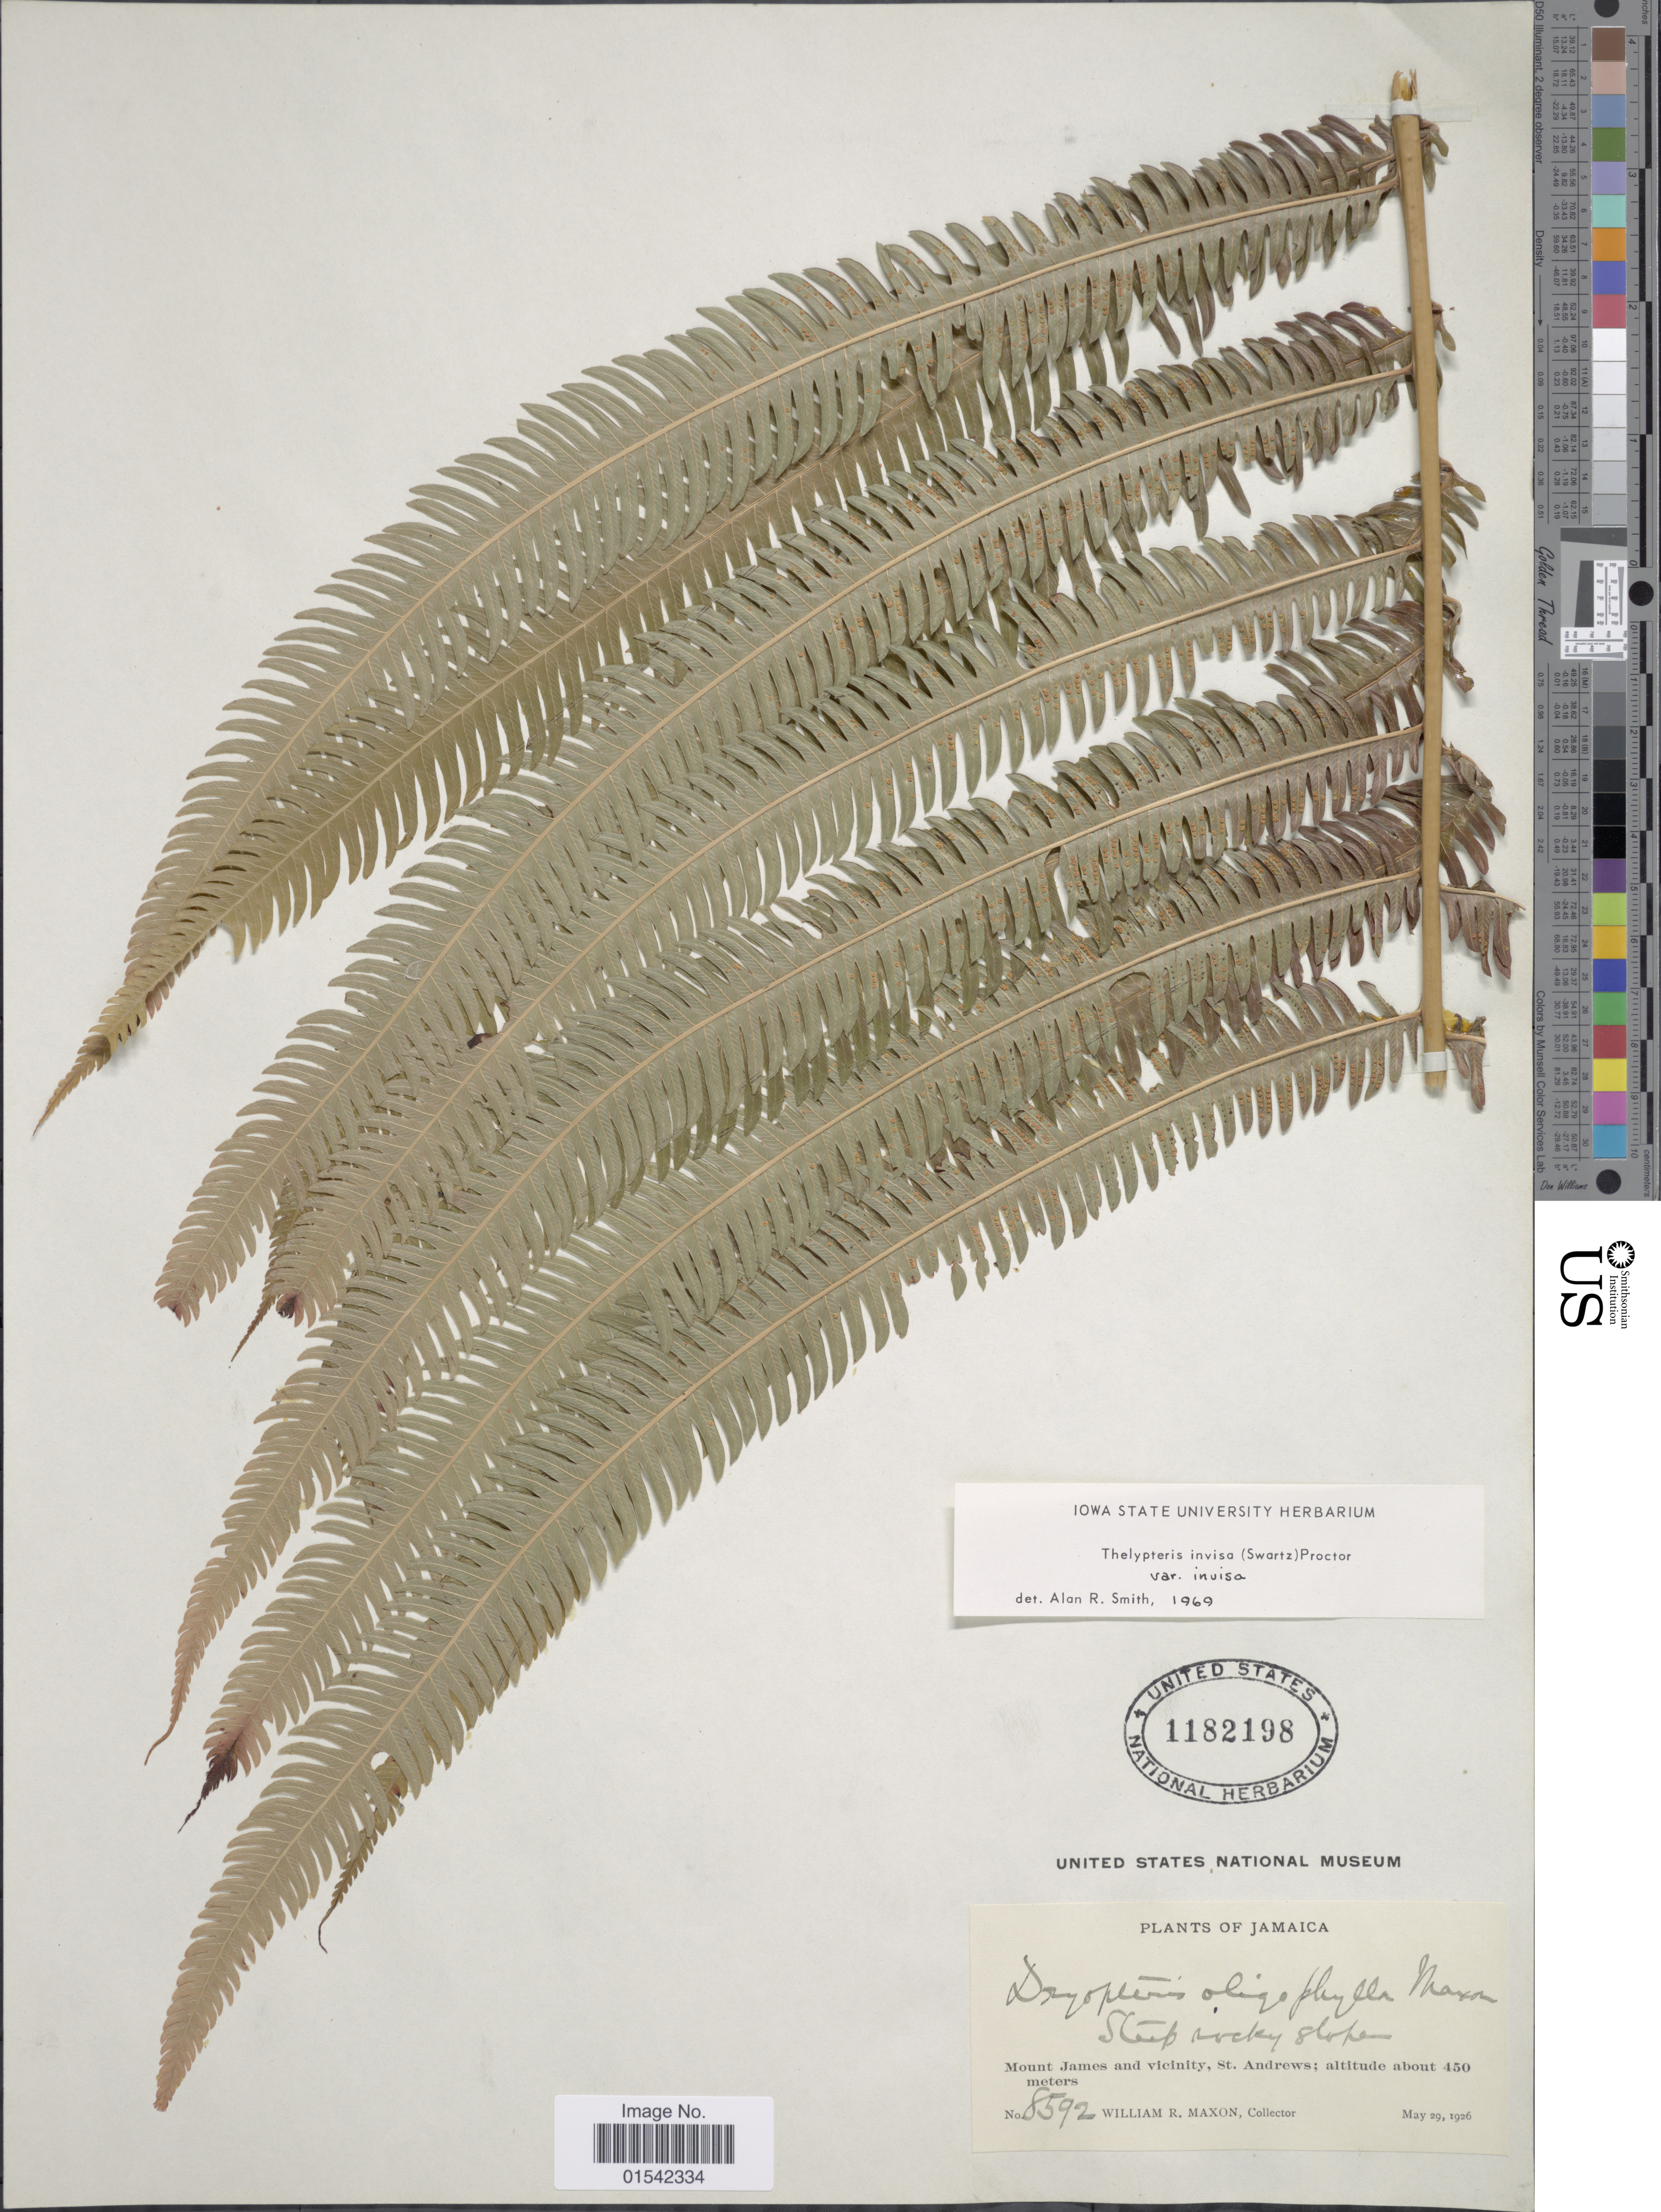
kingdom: Plantae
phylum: Tracheophyta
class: Polypodiopsida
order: Polypodiales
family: Thelypteridaceae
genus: Cyclosorus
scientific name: Cyclosorus grandis (A.R. Sm.) comb. nov., ined 2015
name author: (A.R. Sm.)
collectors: W. R. Maxon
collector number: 8592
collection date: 1926-05-29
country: Jamaica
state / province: Saint Andrew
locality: Mount James and vicinity, St. Andrews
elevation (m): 450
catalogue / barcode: US 1182198